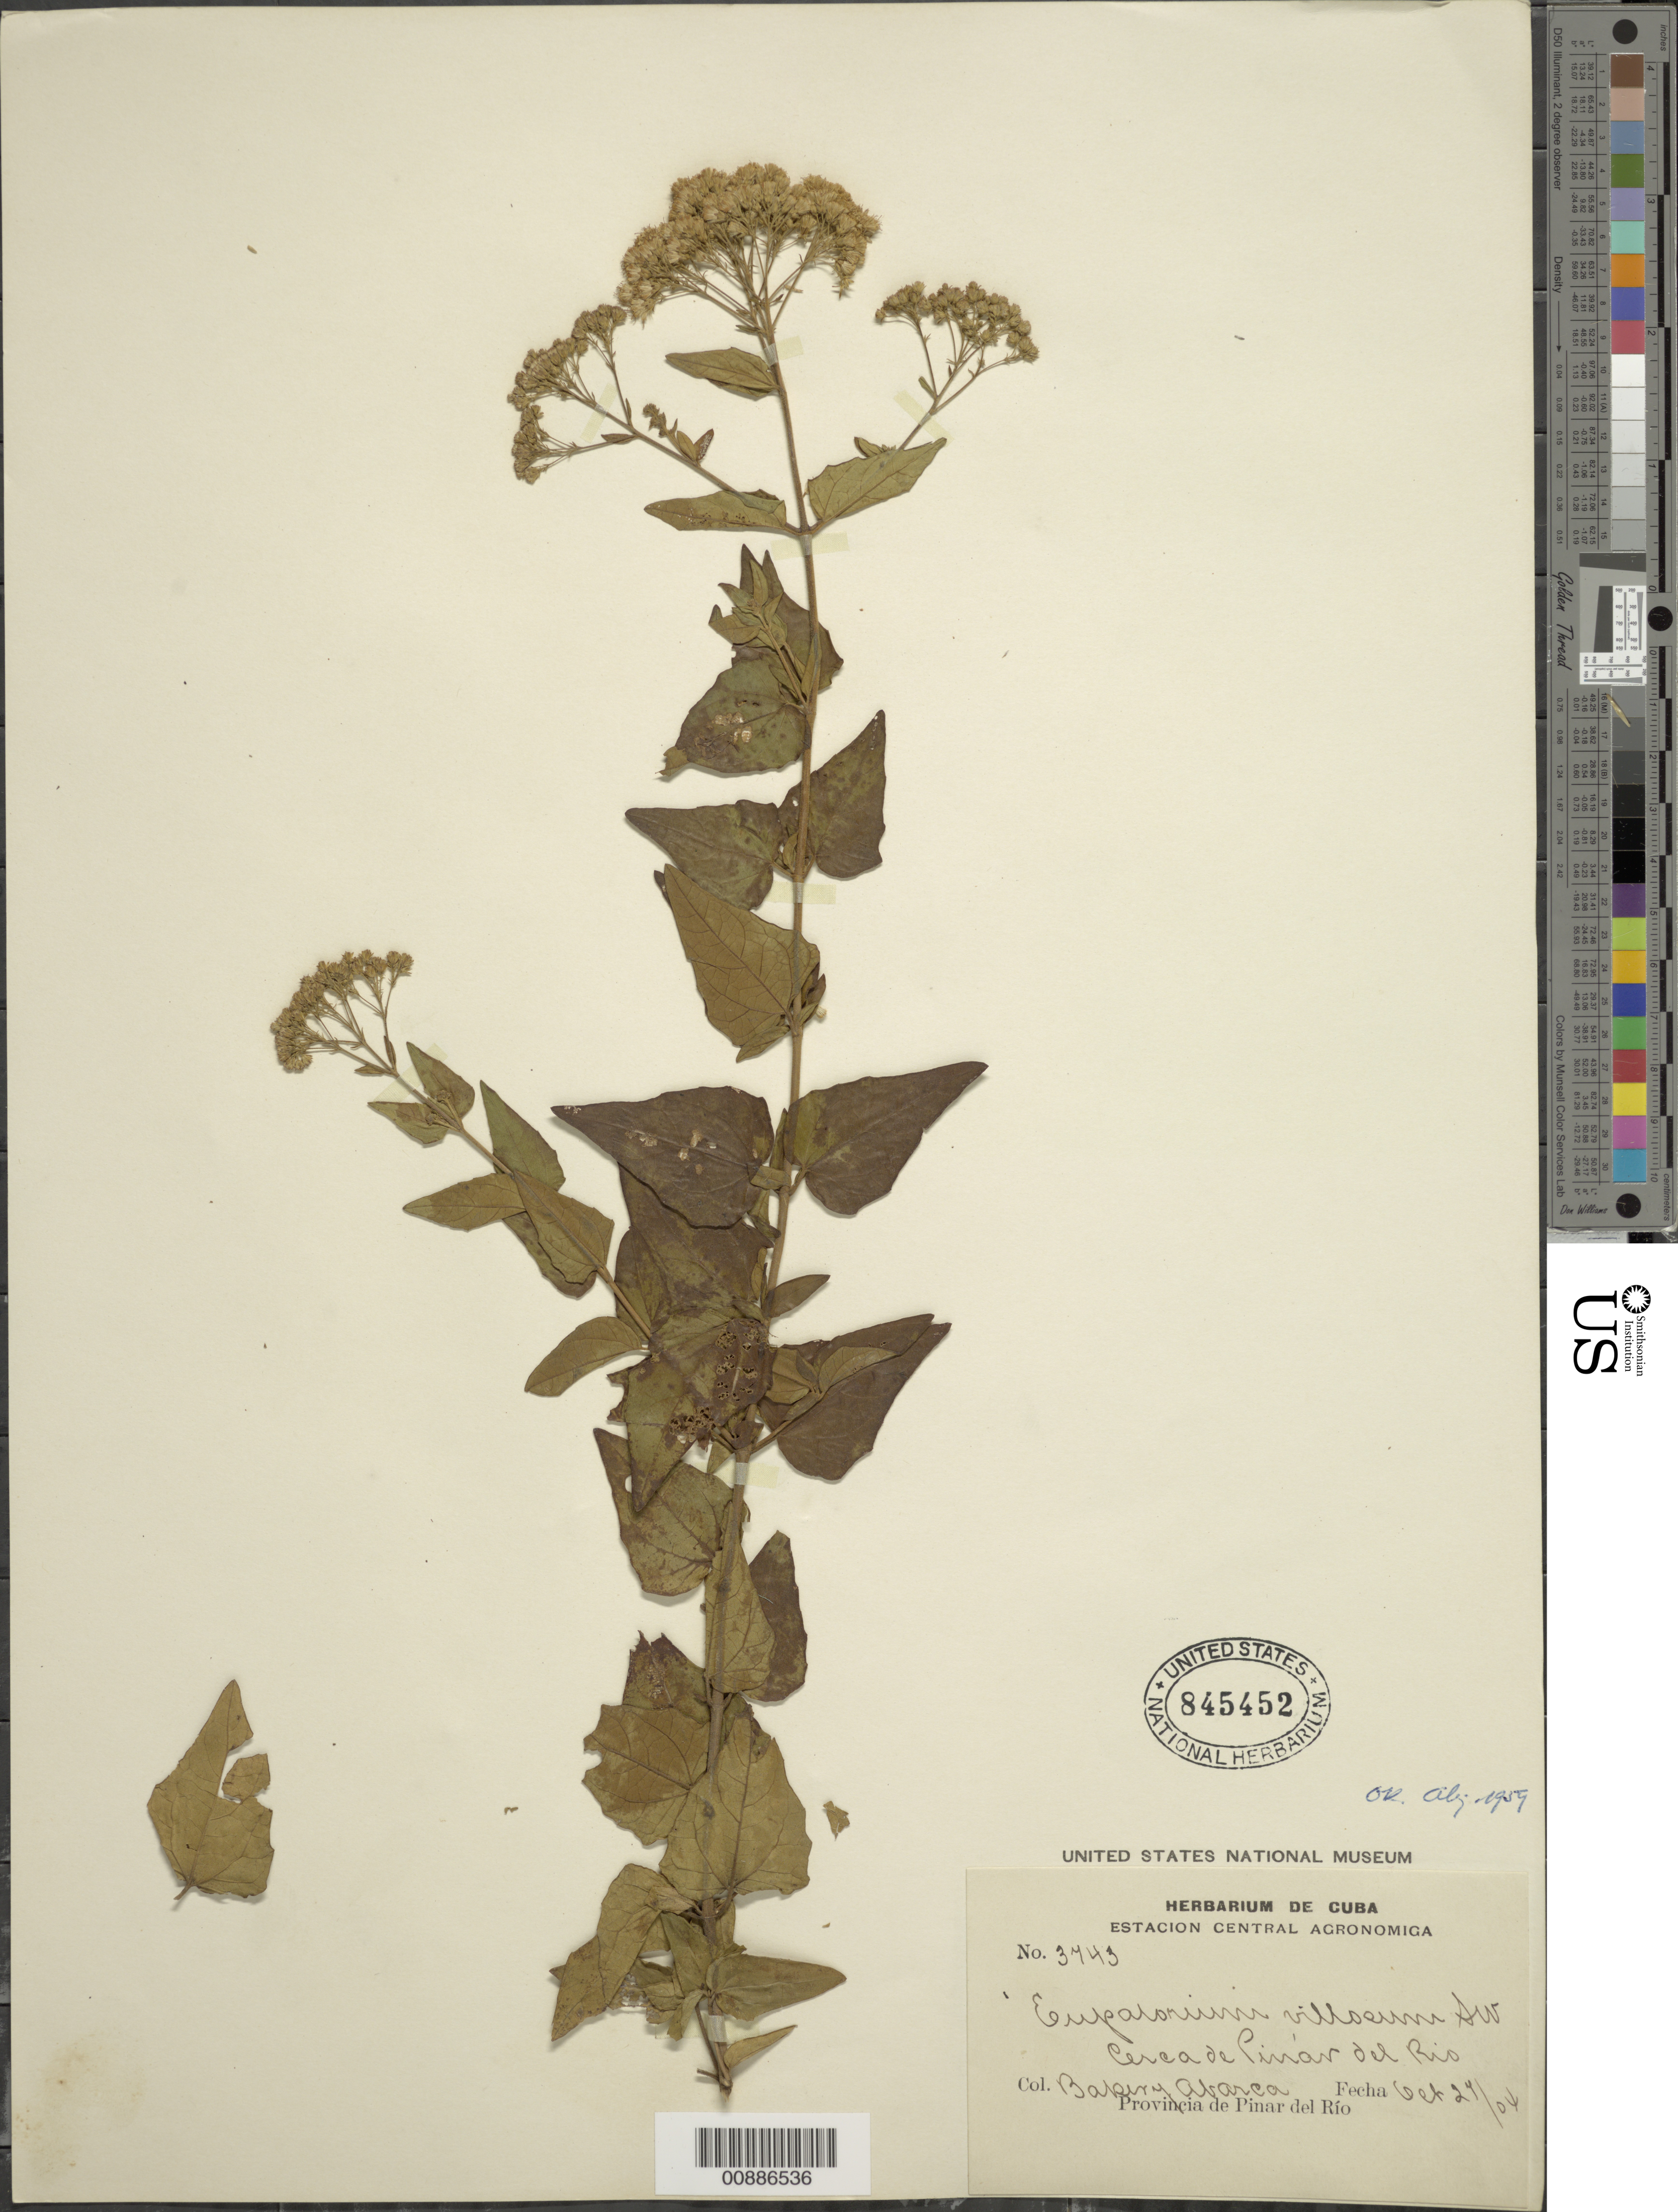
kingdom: Plantae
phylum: Tracheophyta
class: Magnoliopsida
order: Asterales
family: Asteraceae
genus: Koanophyllon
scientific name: Koanophyllon villosum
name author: (Sw.) R.M. King & H. Rob.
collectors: R. F. Baker & M. Abarca y Vascquez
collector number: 3743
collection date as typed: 24 Oct --04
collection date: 1904-10-27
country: Cuba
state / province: Pinar del Río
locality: Cerca de Pinar del Rio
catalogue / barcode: US 845452